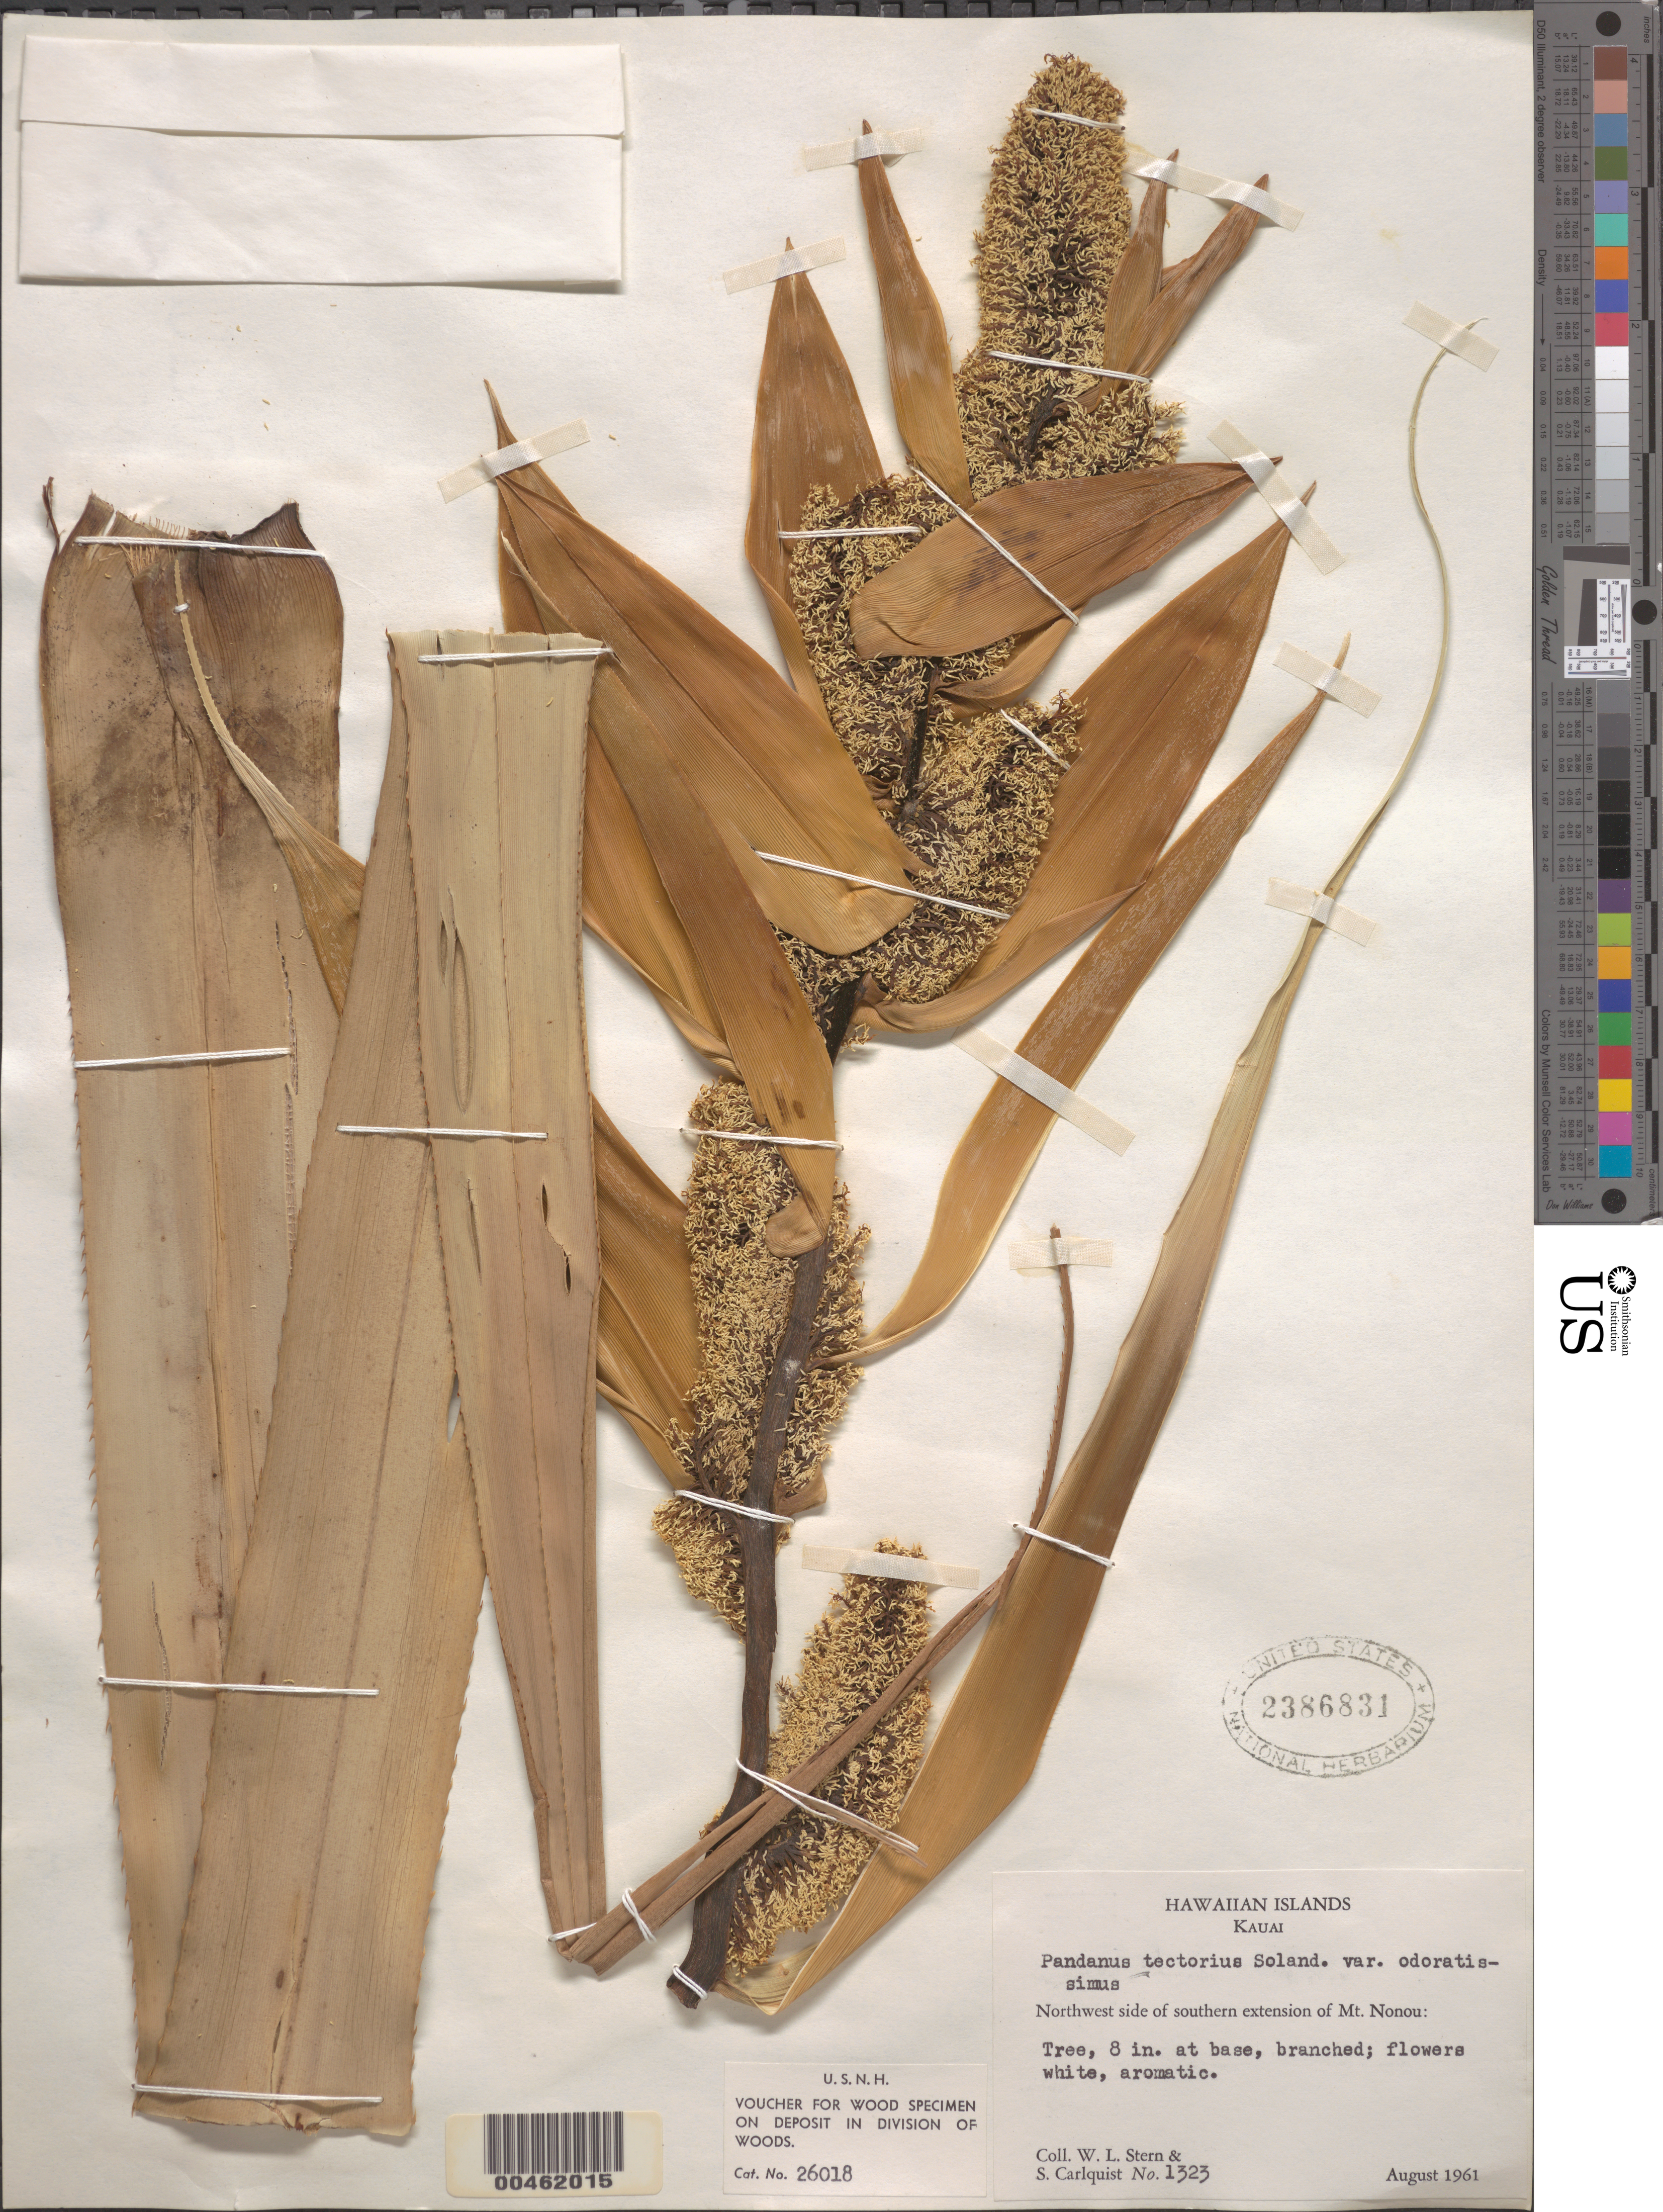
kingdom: Plantae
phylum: Tracheophyta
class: Liliopsida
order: Pandanales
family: Pandanaceae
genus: Pandanus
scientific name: Pandanus tectorius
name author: Parkinson ex DuRoi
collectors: W. L. Stern & S. Carlquist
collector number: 1323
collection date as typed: Aug 1961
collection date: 1961-08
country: United States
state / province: Hawaii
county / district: Kauai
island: Kaua'i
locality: NW side of southern extension of Mt. Nonou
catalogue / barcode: US 2386831